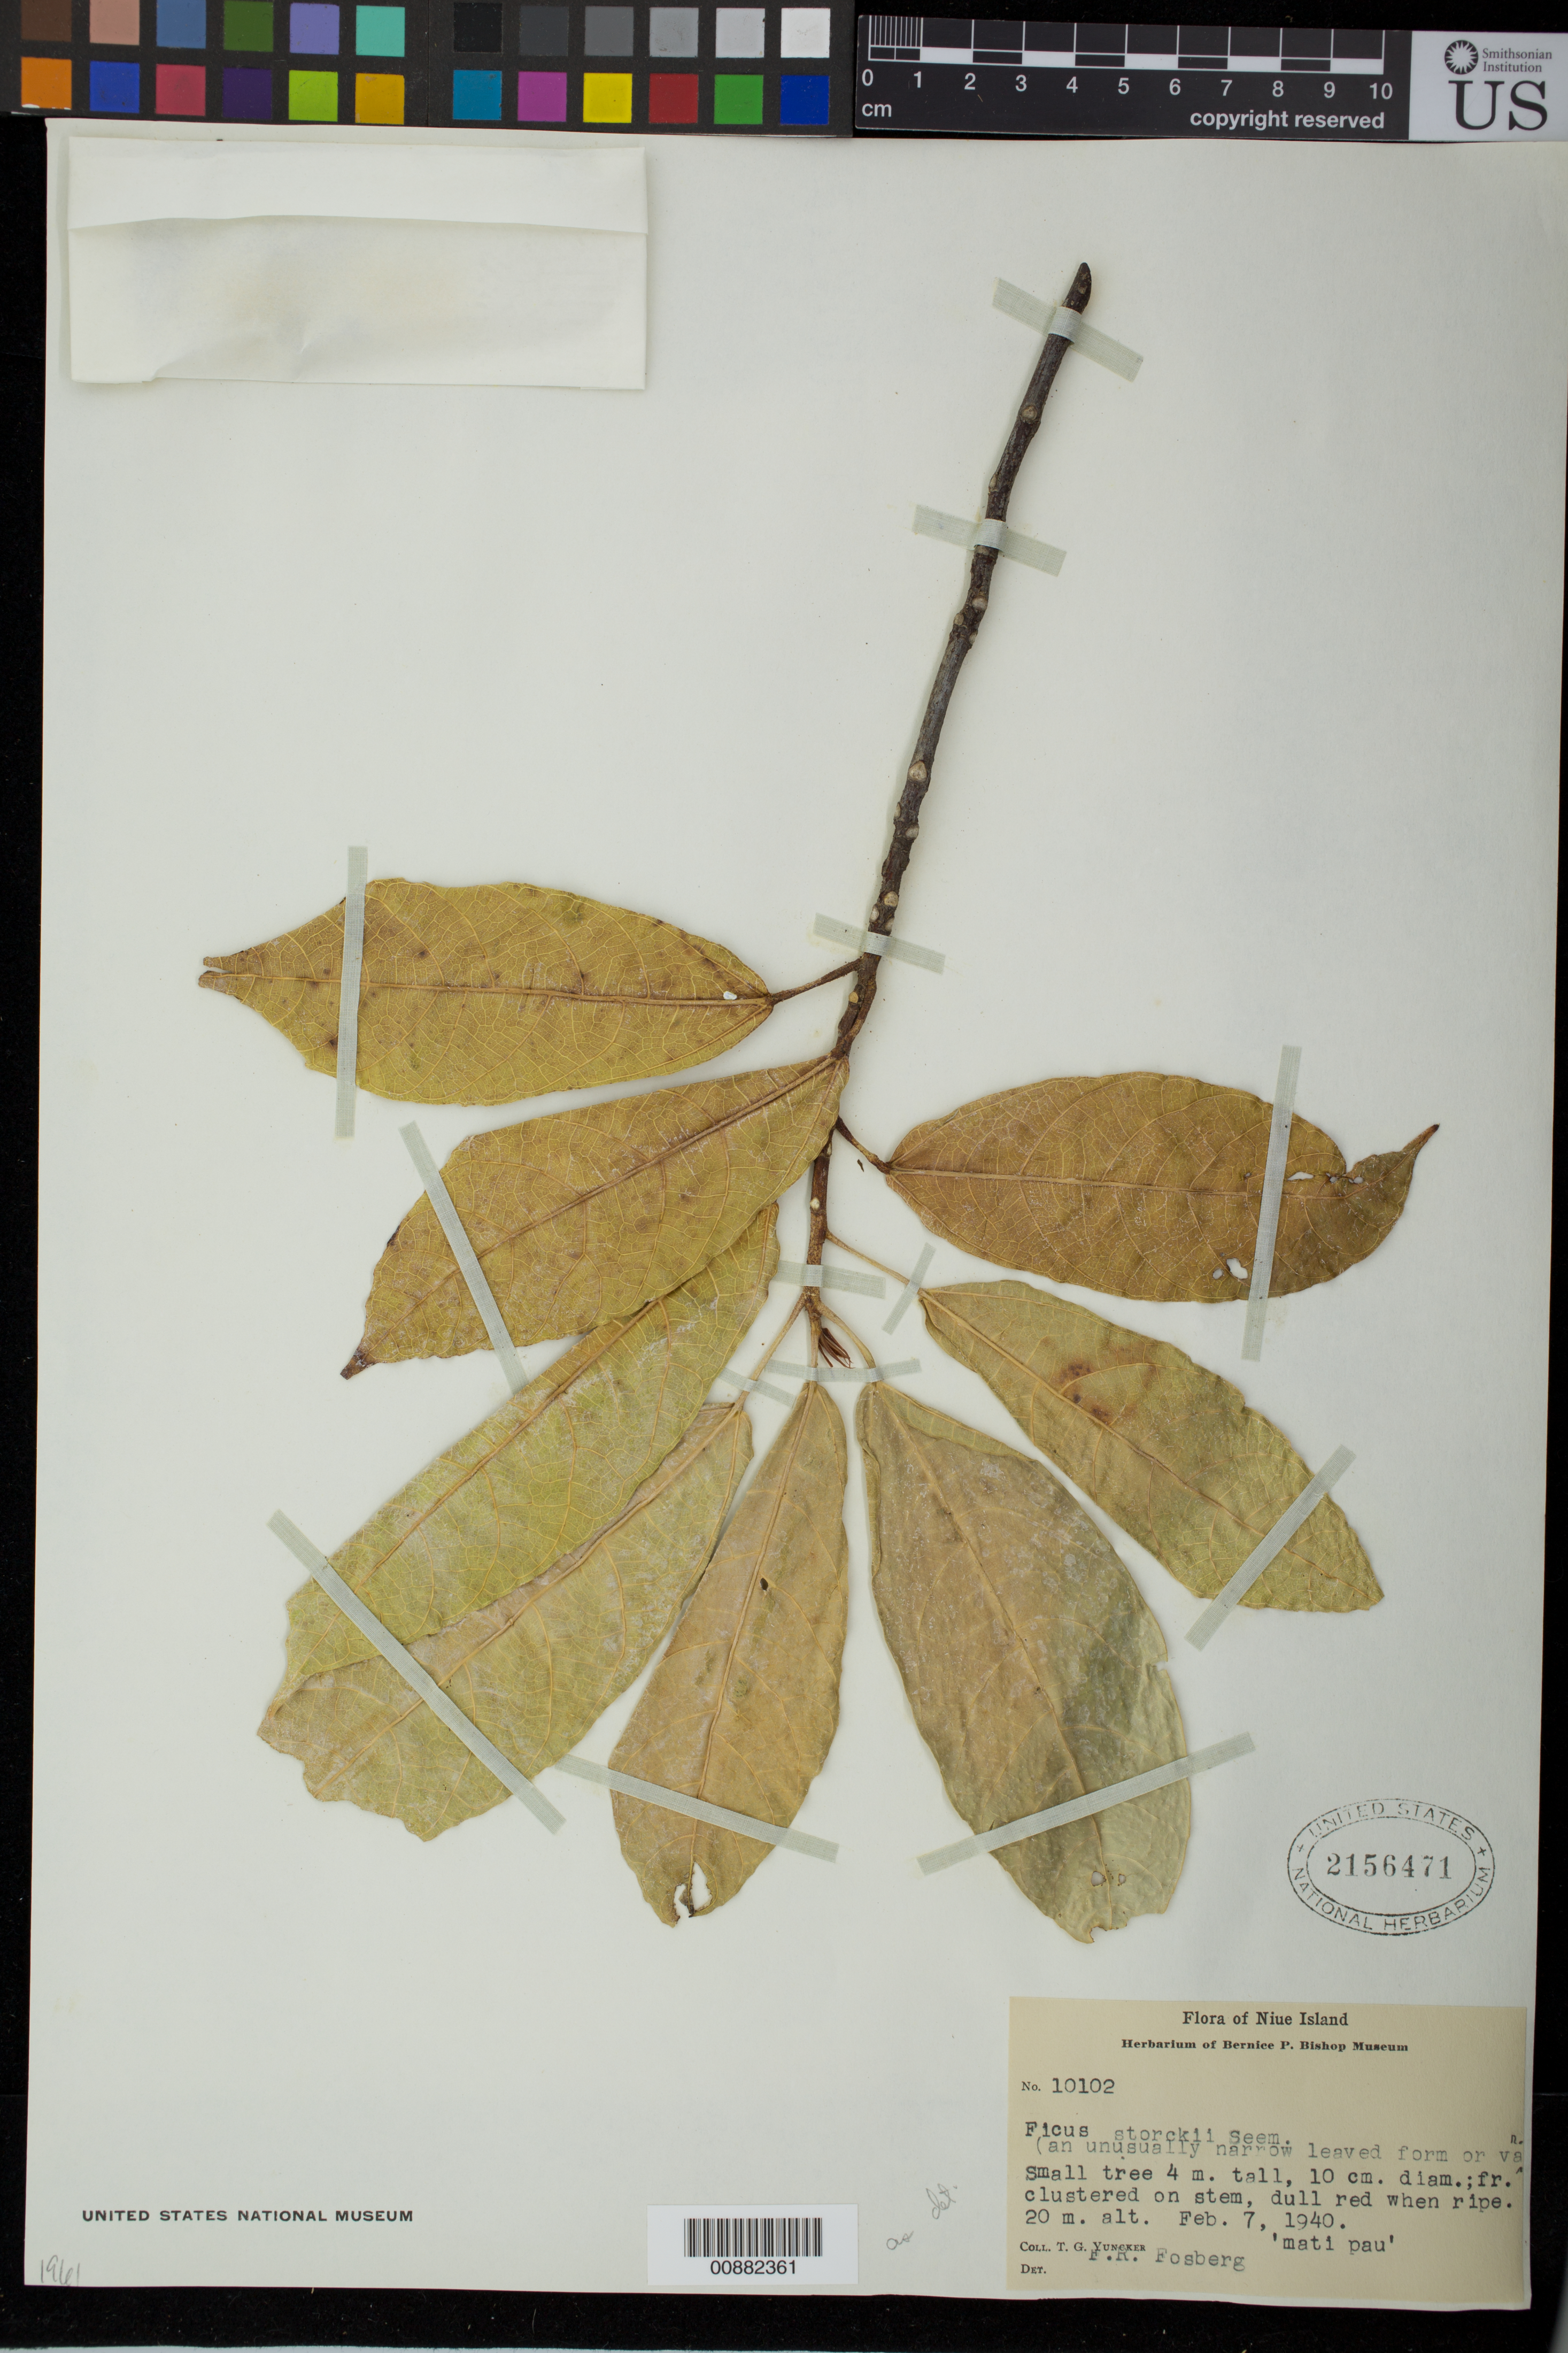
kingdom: Plantae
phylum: Tracheophyta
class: Magnoliopsida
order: Rosales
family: Moraceae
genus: Ficus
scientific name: Ficus storckii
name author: Seem.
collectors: F. R. Fosberg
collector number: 10102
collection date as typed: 07 Feb 1940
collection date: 1940-02-07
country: Niue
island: Niue I.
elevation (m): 20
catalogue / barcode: US 2156471